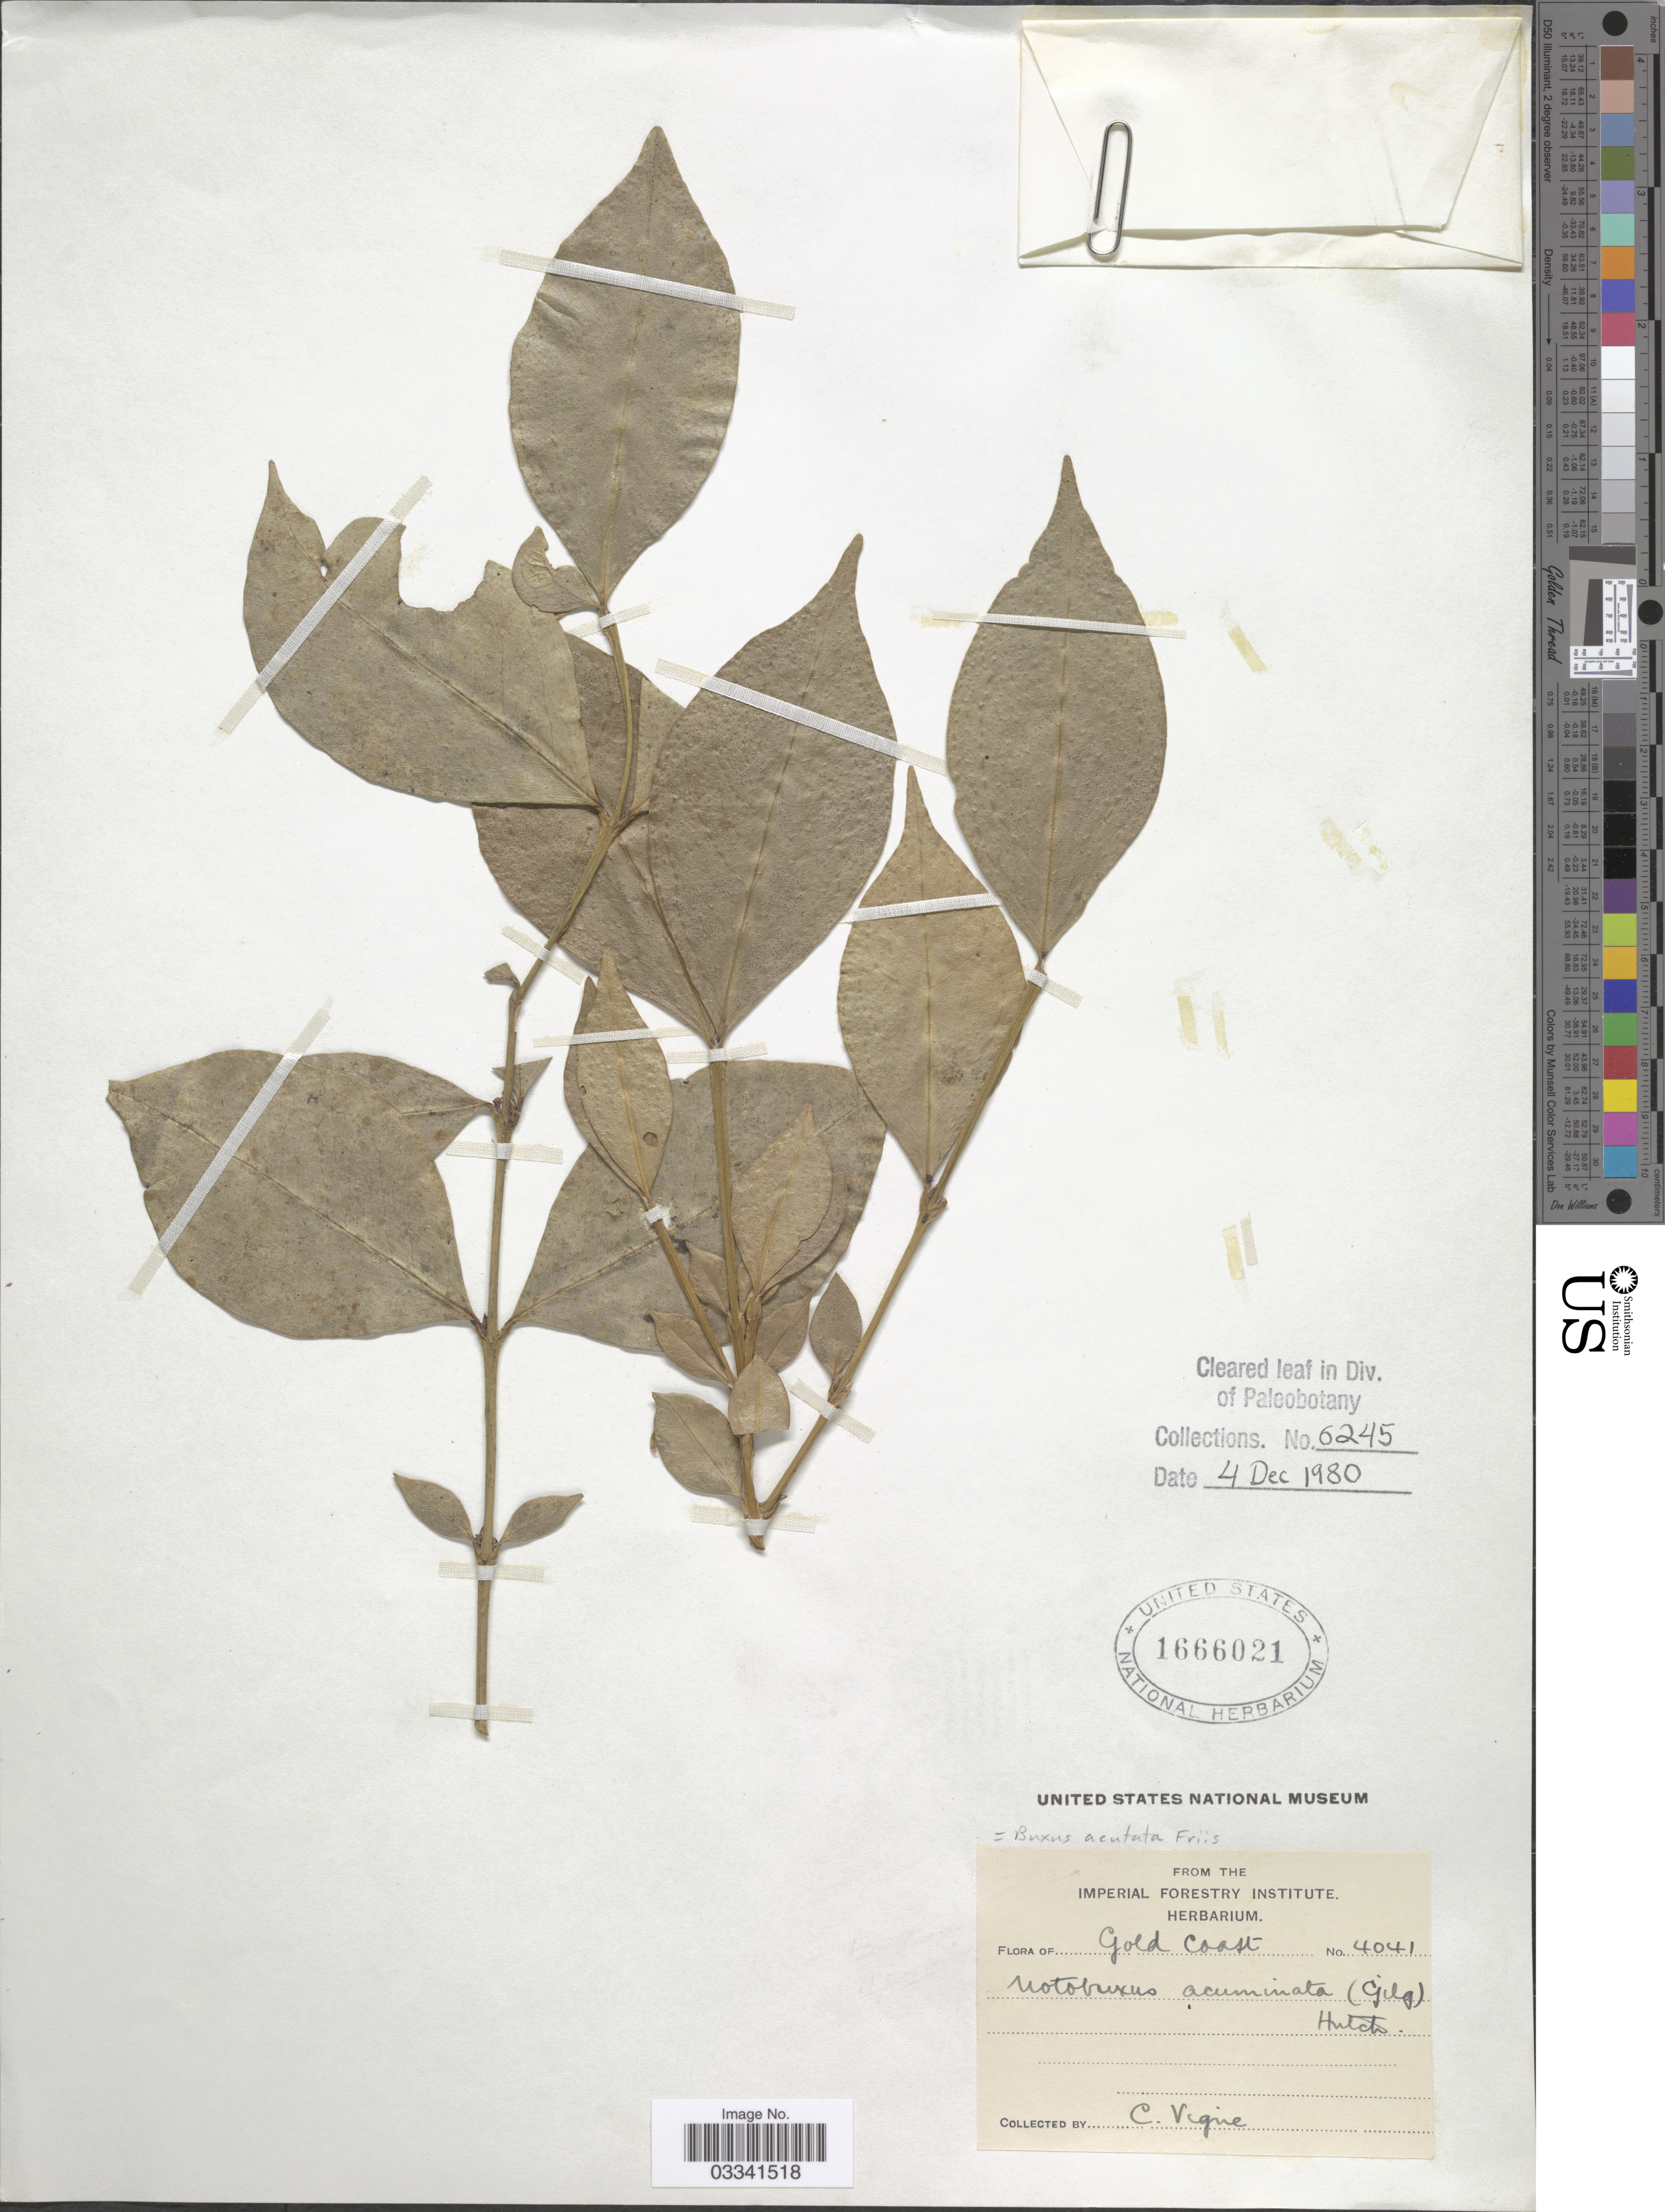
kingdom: Plantae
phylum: Tracheophyta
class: Magnoliopsida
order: Buxales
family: Buxaceae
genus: Buxus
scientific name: Buxus acutata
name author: Friis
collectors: C. Vigne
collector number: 4041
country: Ghana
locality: Gold Coast.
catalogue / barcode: US 1666021